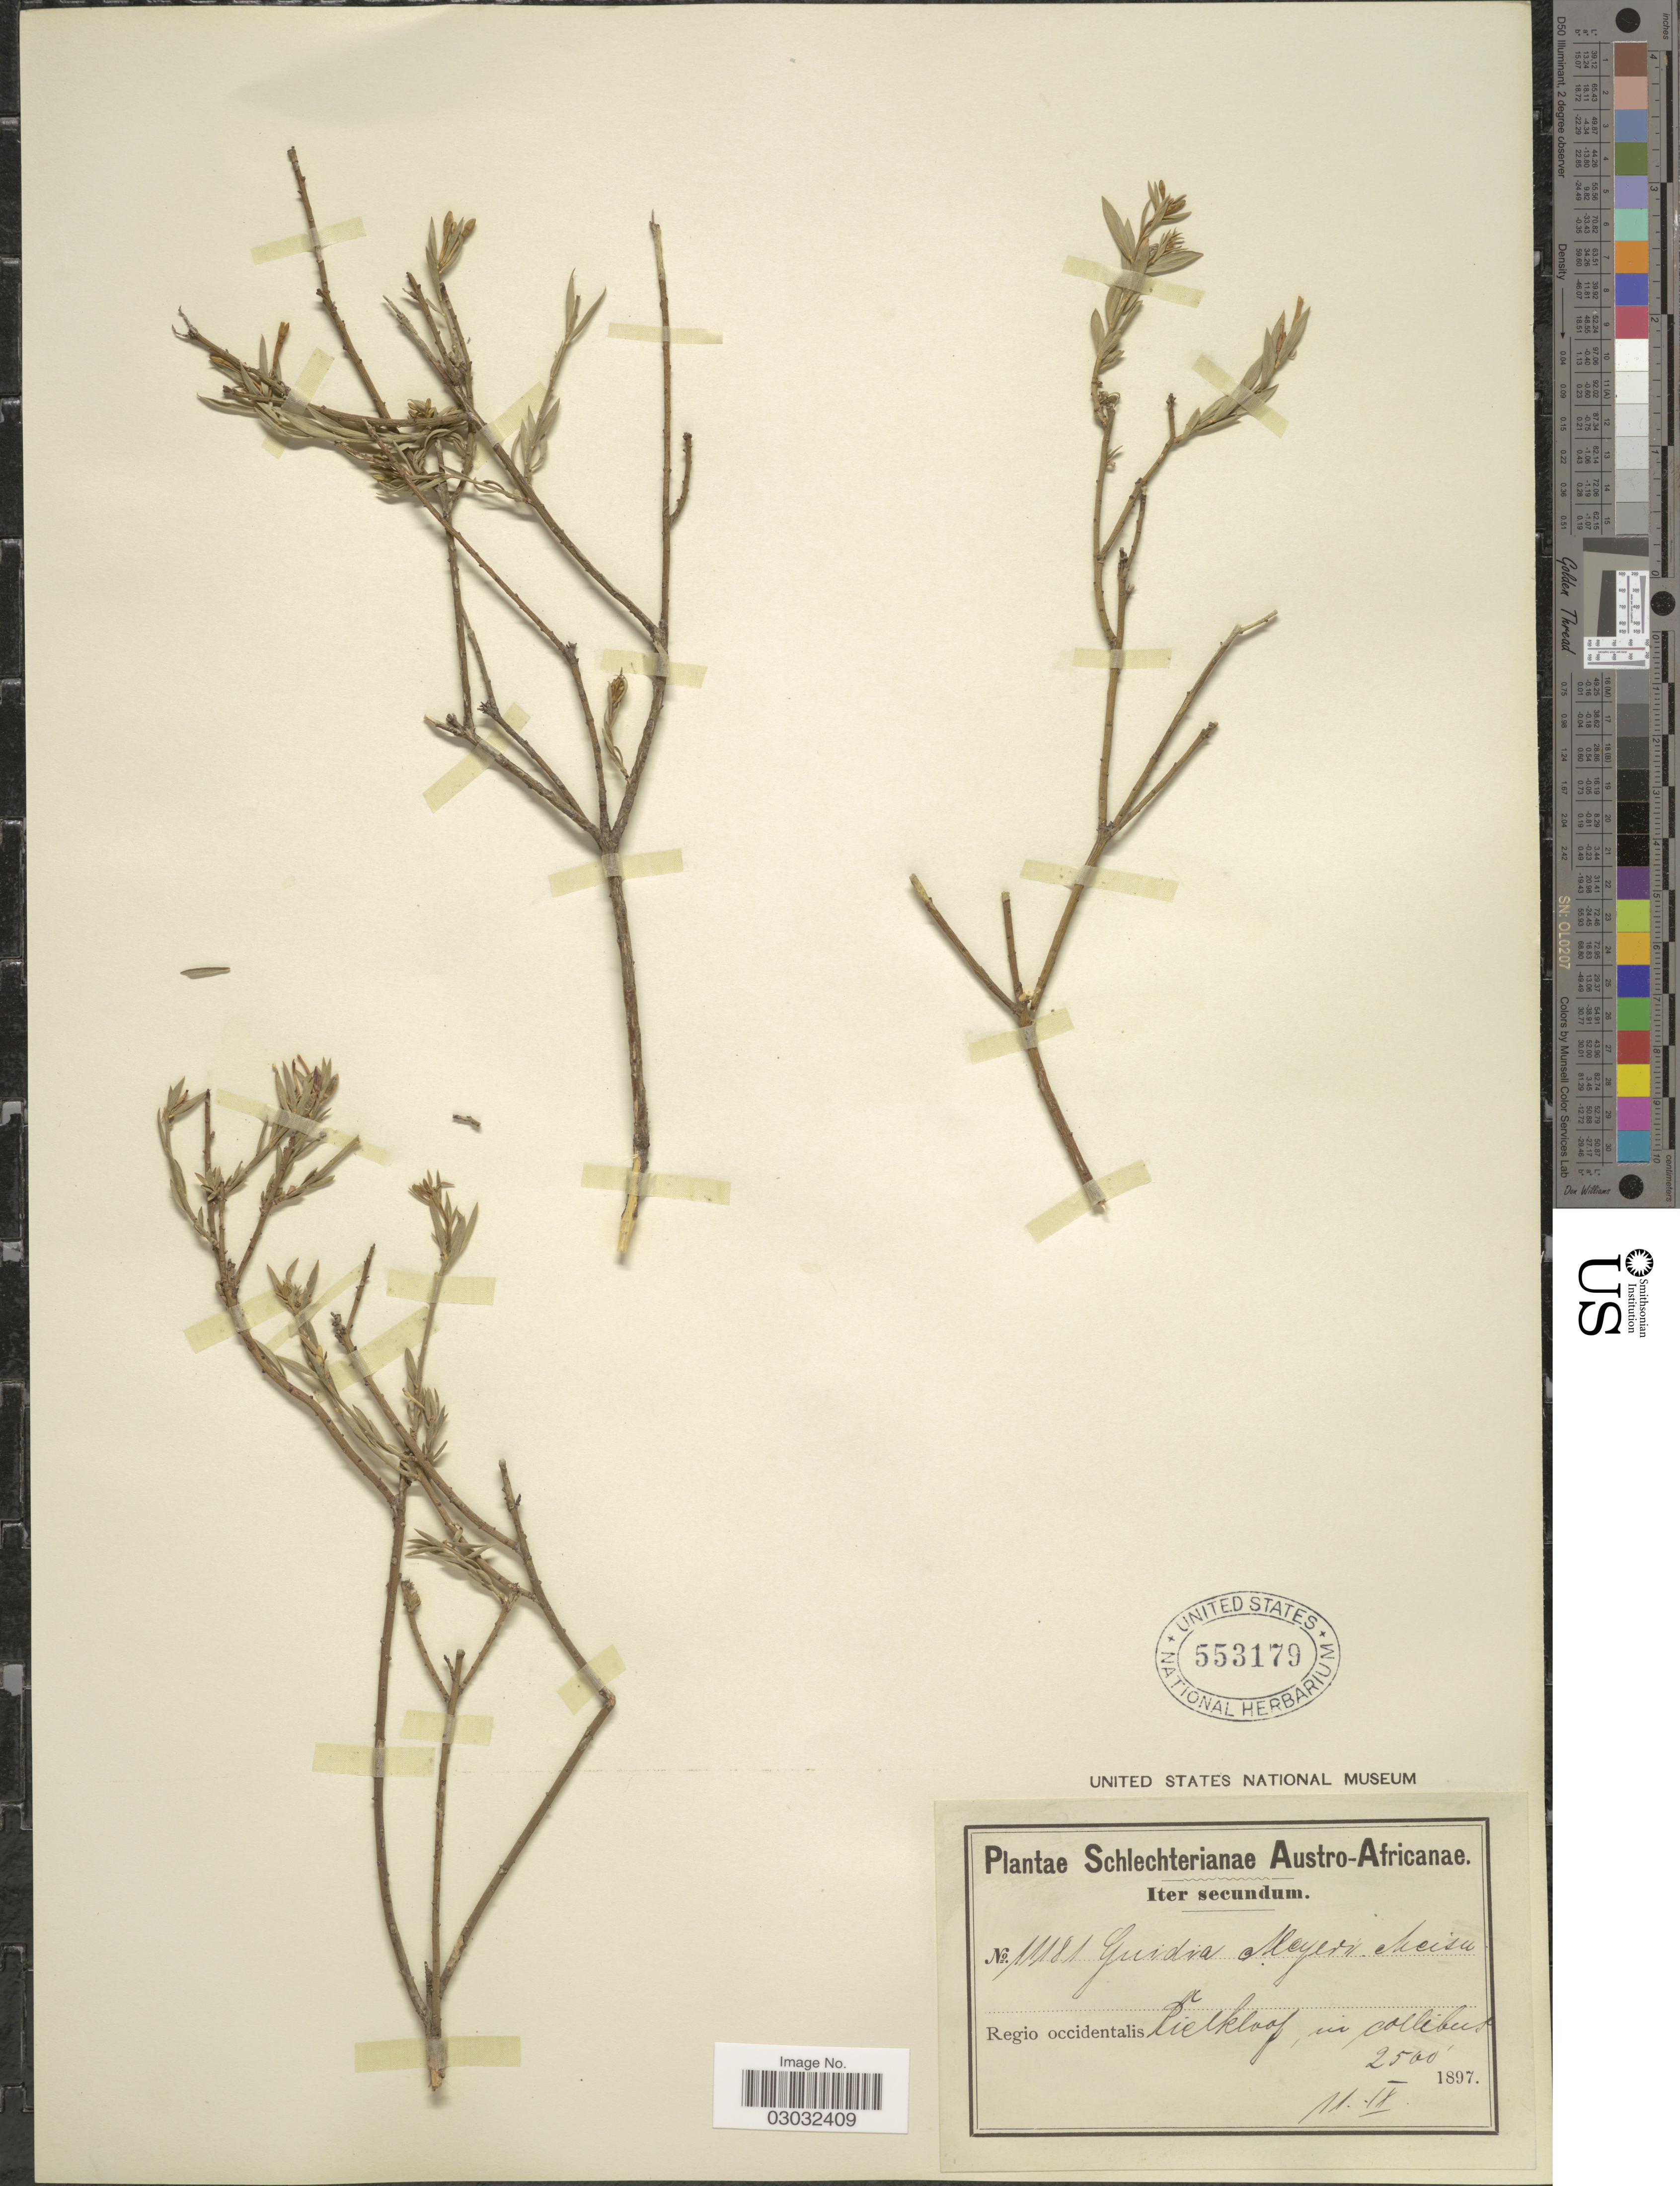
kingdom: Plantae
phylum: Tracheophyta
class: Magnoliopsida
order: Malvales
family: Thymelaeaceae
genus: Gnidia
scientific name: Gnidia meyeri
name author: Meisn.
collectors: Schlechter, --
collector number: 11181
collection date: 1897-09-11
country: South Africa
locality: Austro-Africanae. Regio occidentalis Rietkloof.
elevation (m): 762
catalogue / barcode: US 553179